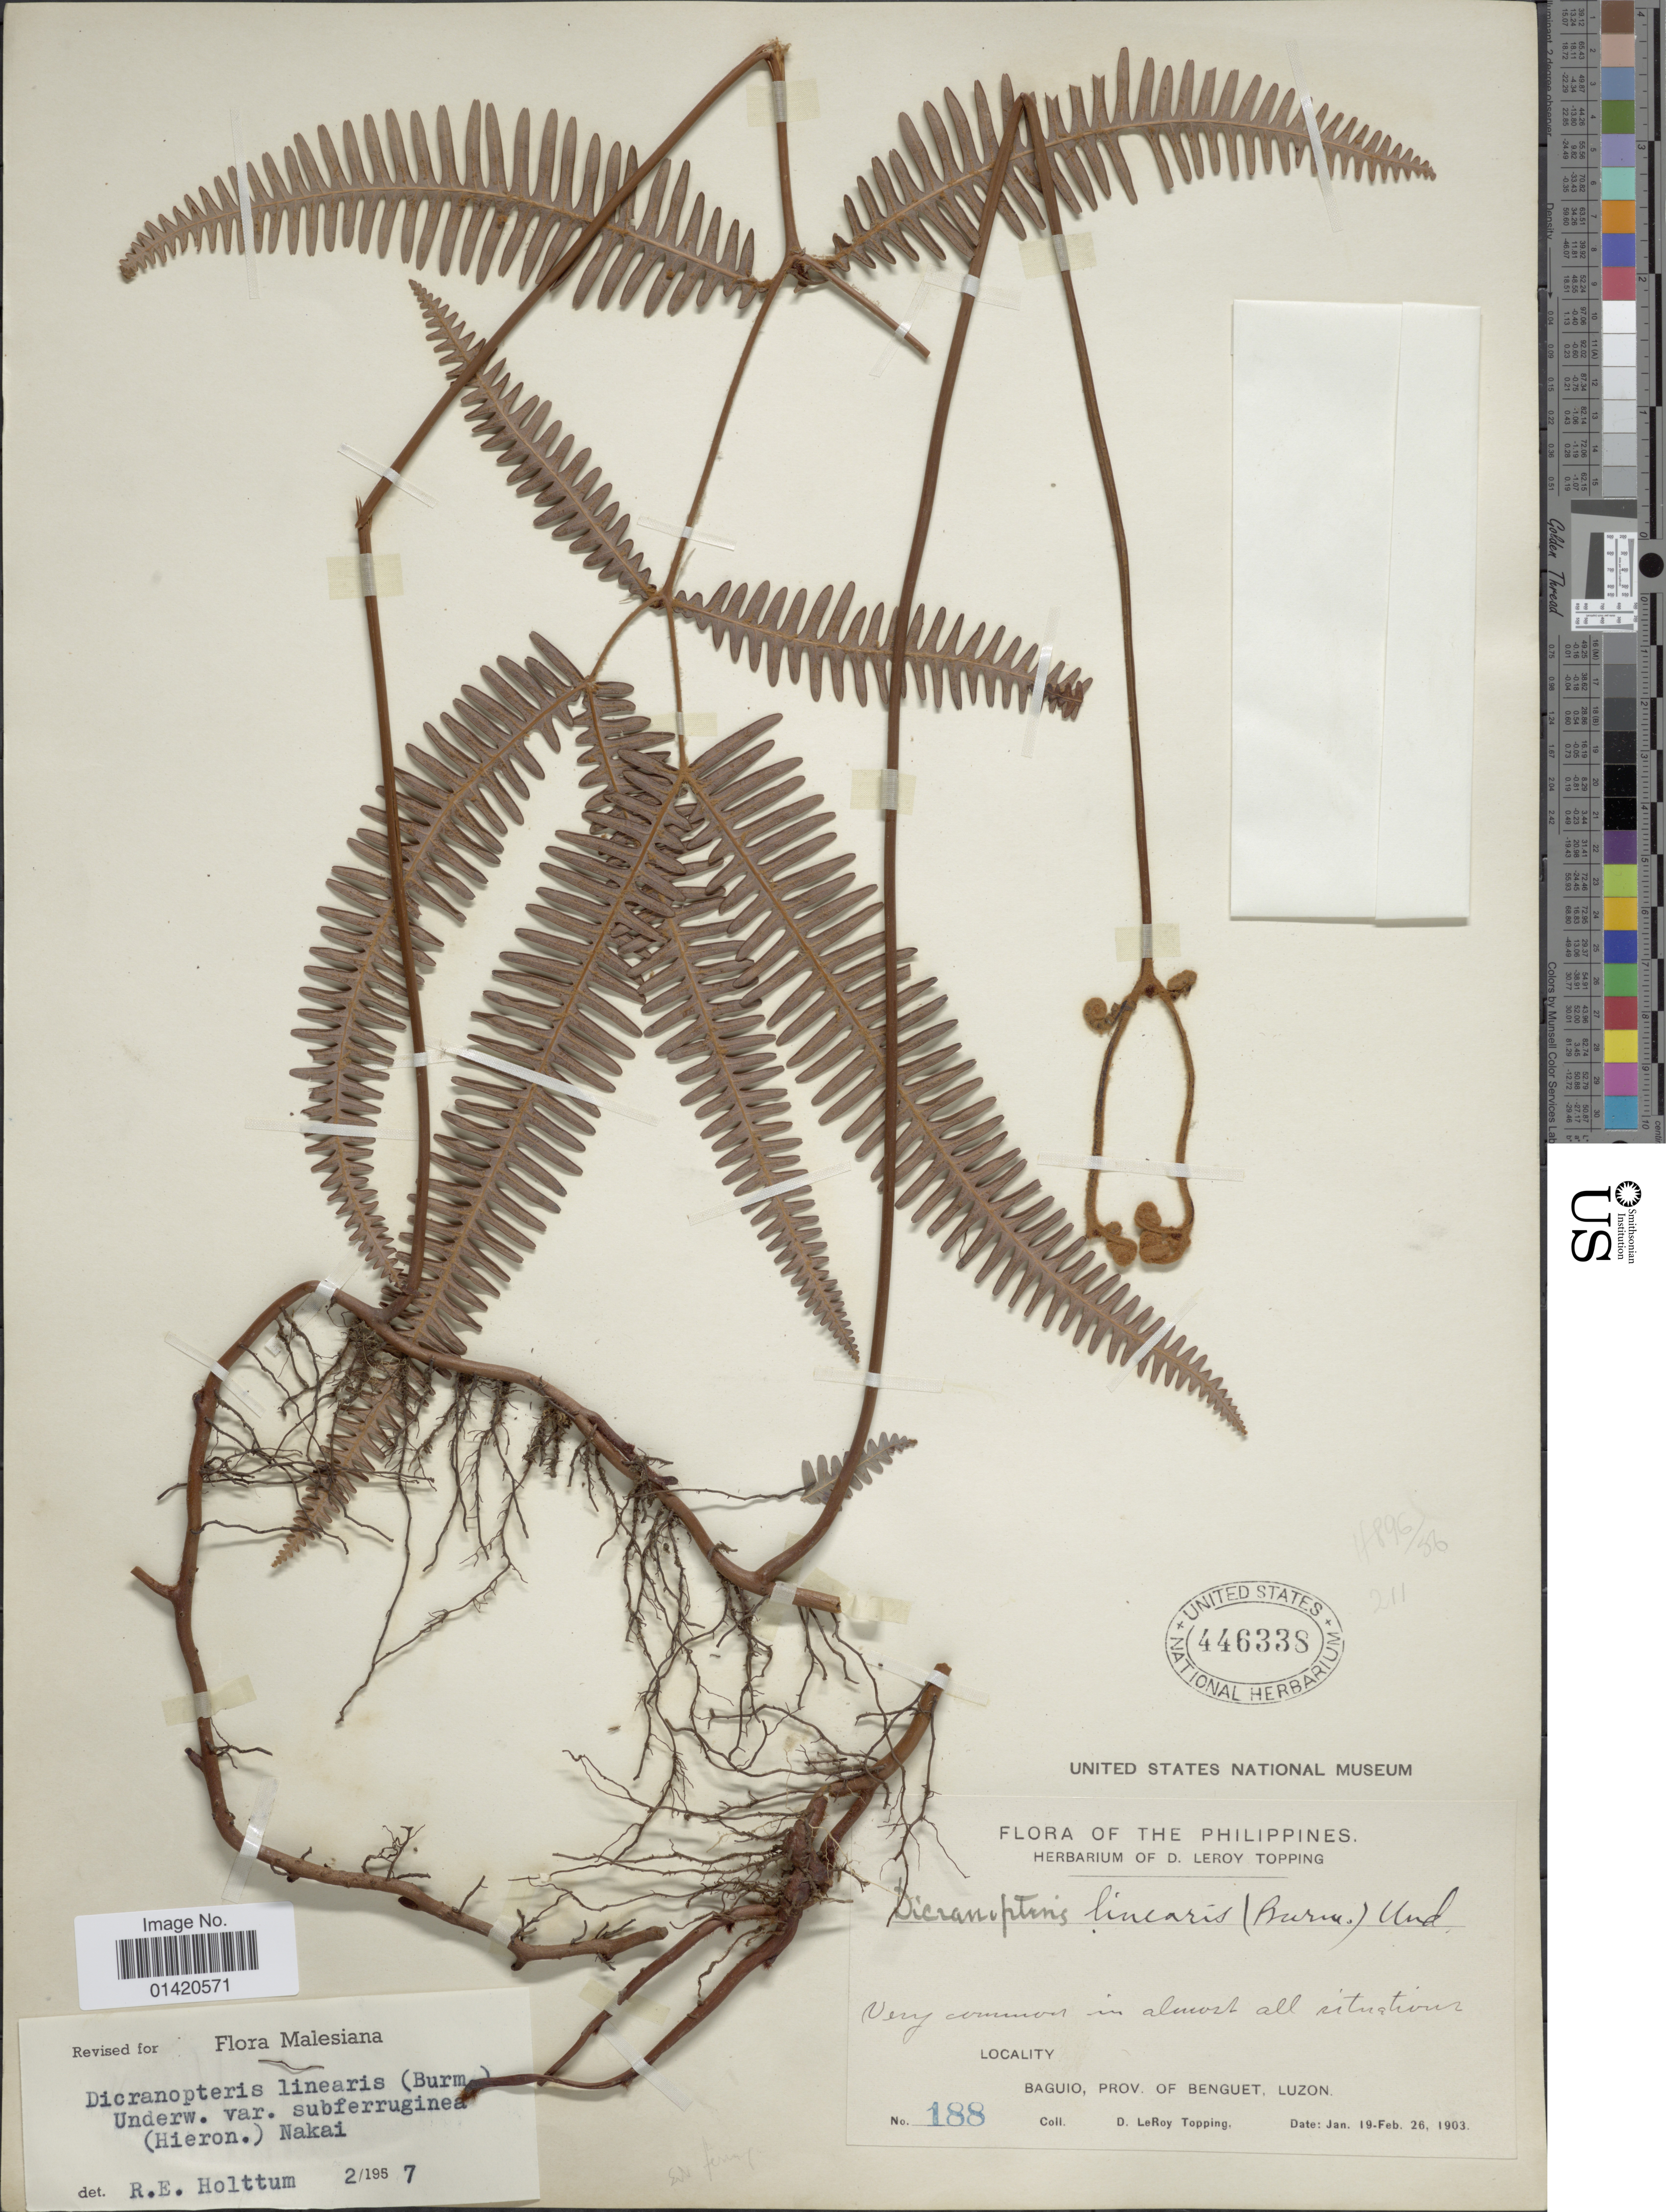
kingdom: Plantae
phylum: Tracheophyta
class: Polypodiopsida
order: Gleicheniales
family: Gleicheniaceae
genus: Dicranopteris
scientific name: Dicranopteris linearis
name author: (Burm. f.) Underw.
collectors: D. L. Topping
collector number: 188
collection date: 1903-01-19/1903-02-26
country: Philippines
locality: Baguio, Prov. of Buenguet, Luzon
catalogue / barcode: US 446338